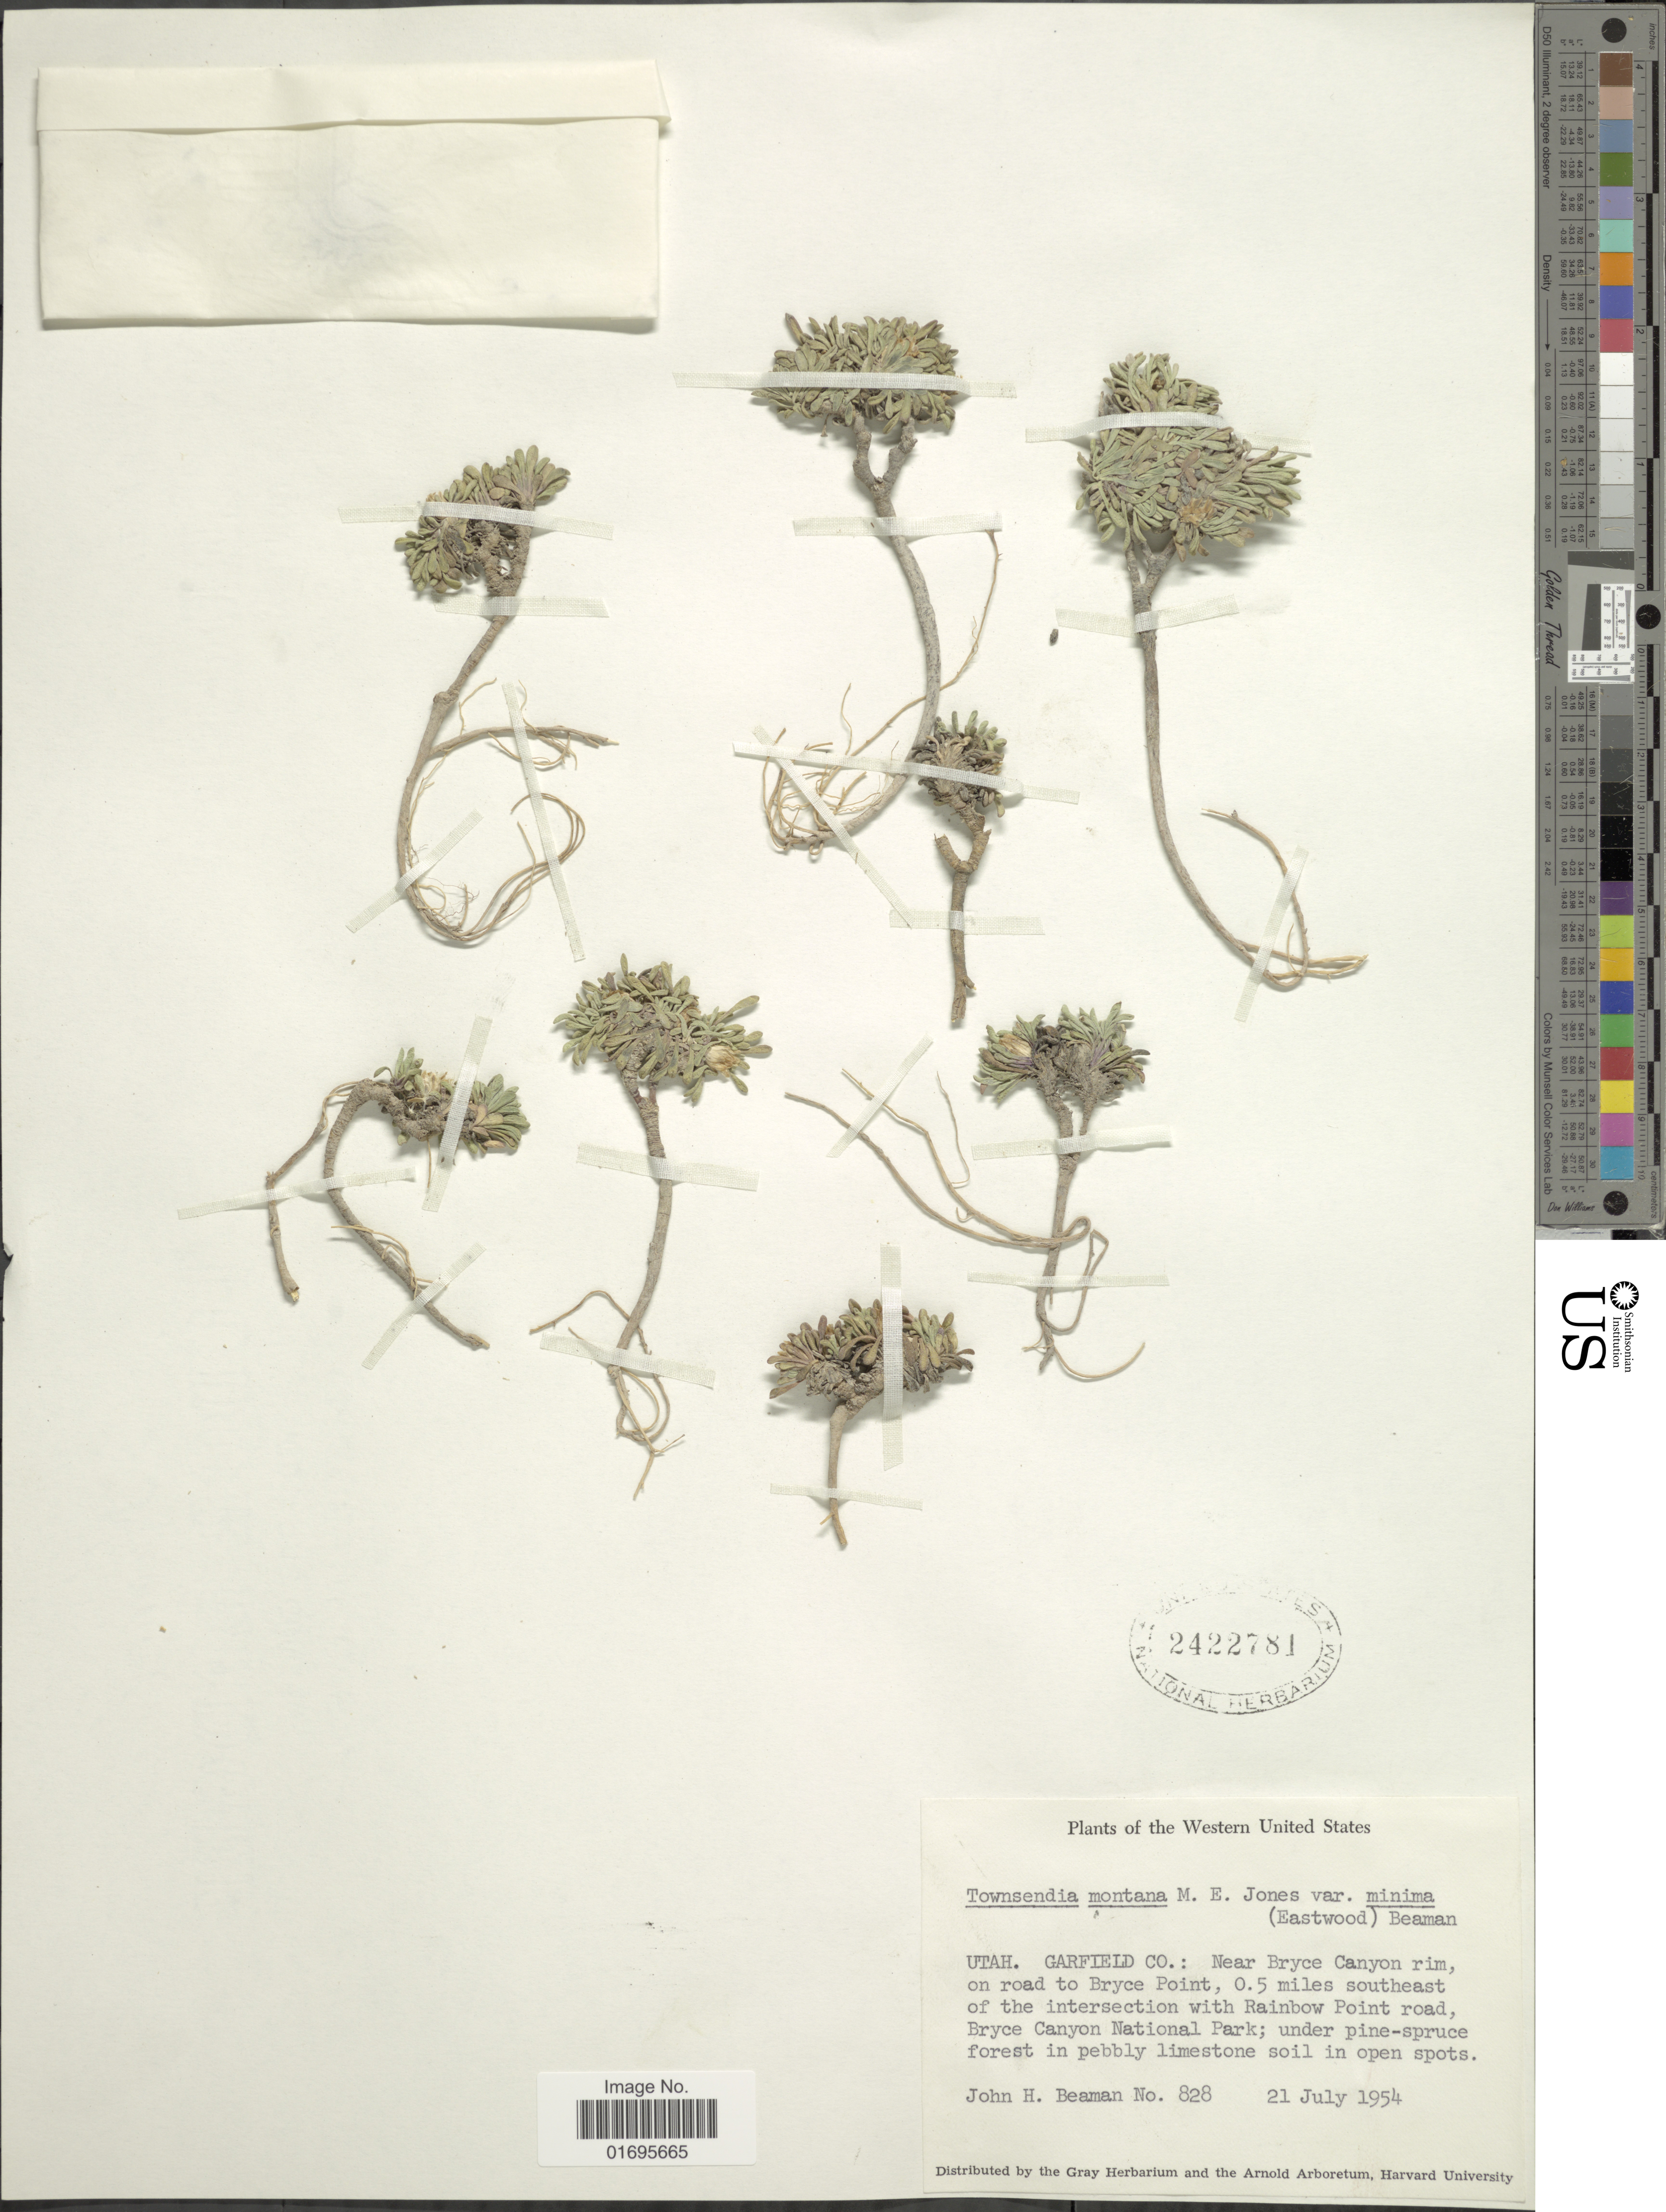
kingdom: Plantae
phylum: Tracheophyta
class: Magnoliopsida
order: Asterales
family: Asteraceae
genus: Townsendia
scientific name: Townsendia montana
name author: M.E. Jones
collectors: J. H. Beaman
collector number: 828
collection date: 1954-07-21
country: United States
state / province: Utah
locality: Garfield Co.: near Bryce Canyon rim, on road to Bryce Point, 0.5 miles southeast of the intersection with Rainbow Point road, Bryce Canyon National Parl; under pine-spruce forest in pebbly limestone soil in open spots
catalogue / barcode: US 2422781